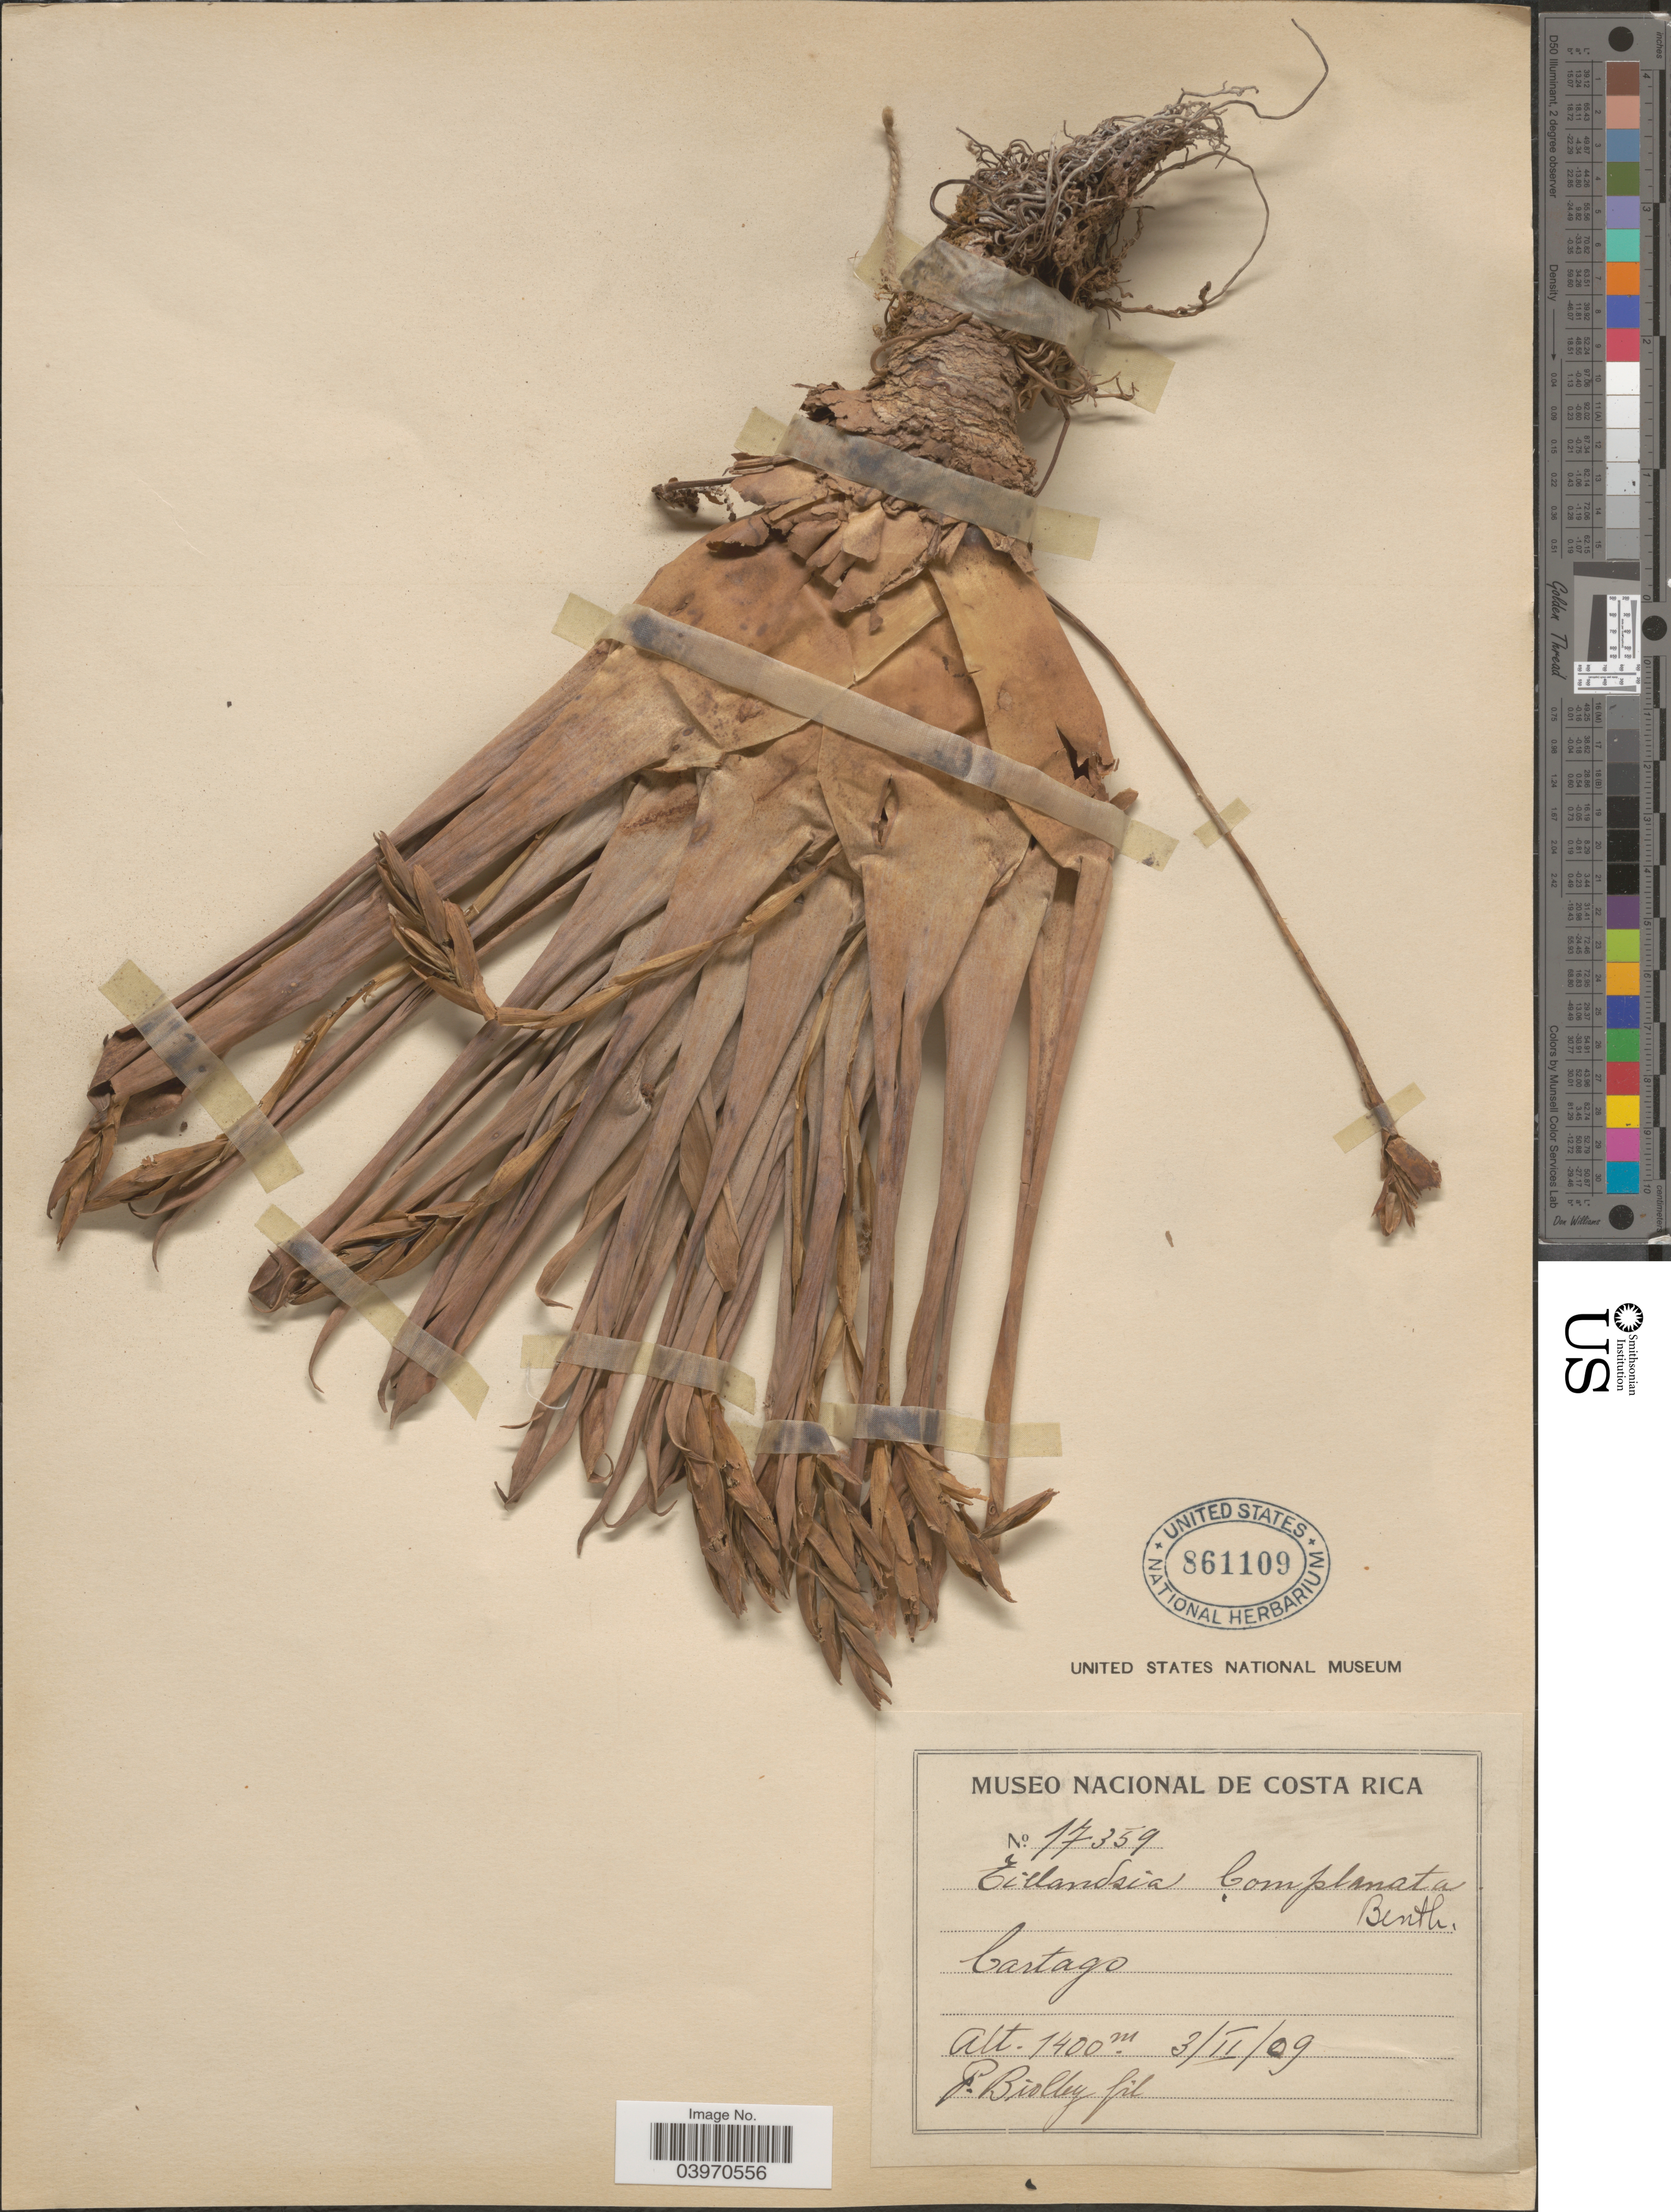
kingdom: Plantae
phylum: Tracheophyta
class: Liliopsida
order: Poales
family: Bromeliaceae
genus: Tillandsia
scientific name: Tillandsia complanata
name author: Benth.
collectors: P. Biolley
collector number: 17359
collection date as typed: Transcribed d/m/y: 3/2/9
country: Costa Rica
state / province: Cartago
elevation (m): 1400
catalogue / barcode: US 861109